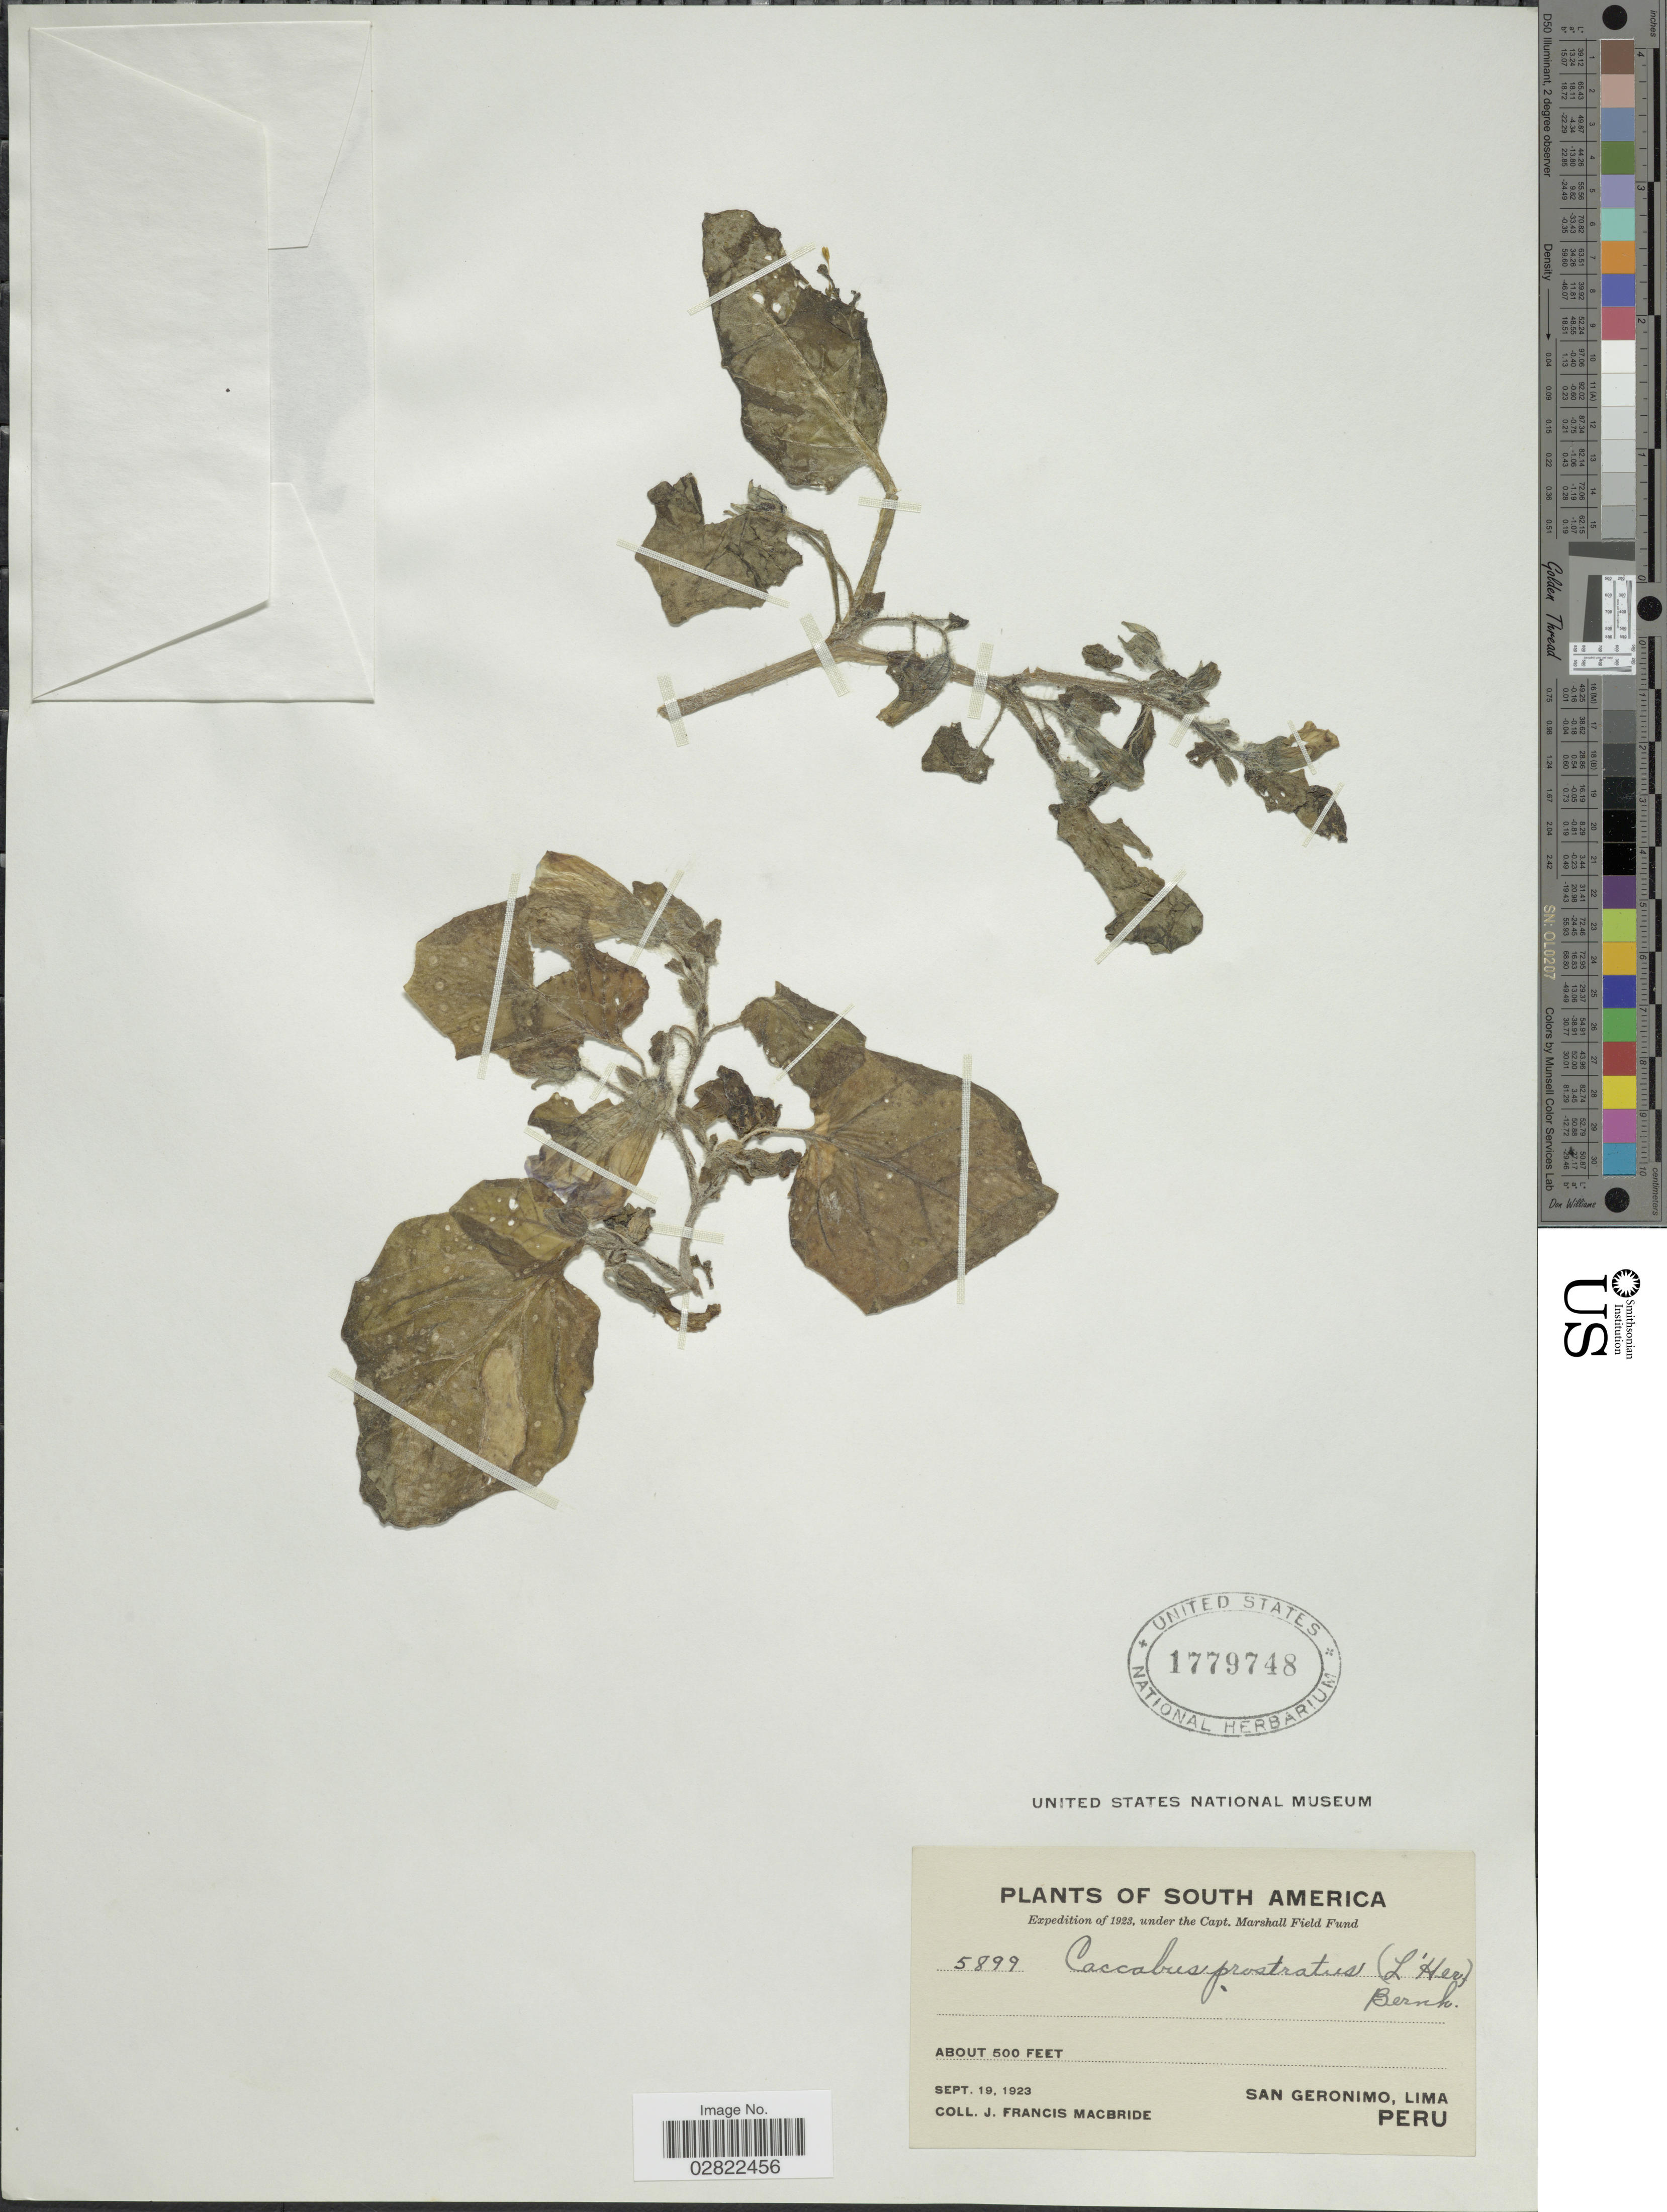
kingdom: Plantae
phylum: Tracheophyta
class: Magnoliopsida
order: Solanales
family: Solanaceae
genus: Exodeconus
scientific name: Exodeconus prostratus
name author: (L'Hér.) Raf.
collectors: J. F. Macbride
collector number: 5899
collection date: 1923-09-19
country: Peru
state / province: Lima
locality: San Geronimo, Lima.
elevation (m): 152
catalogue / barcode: US 1779748